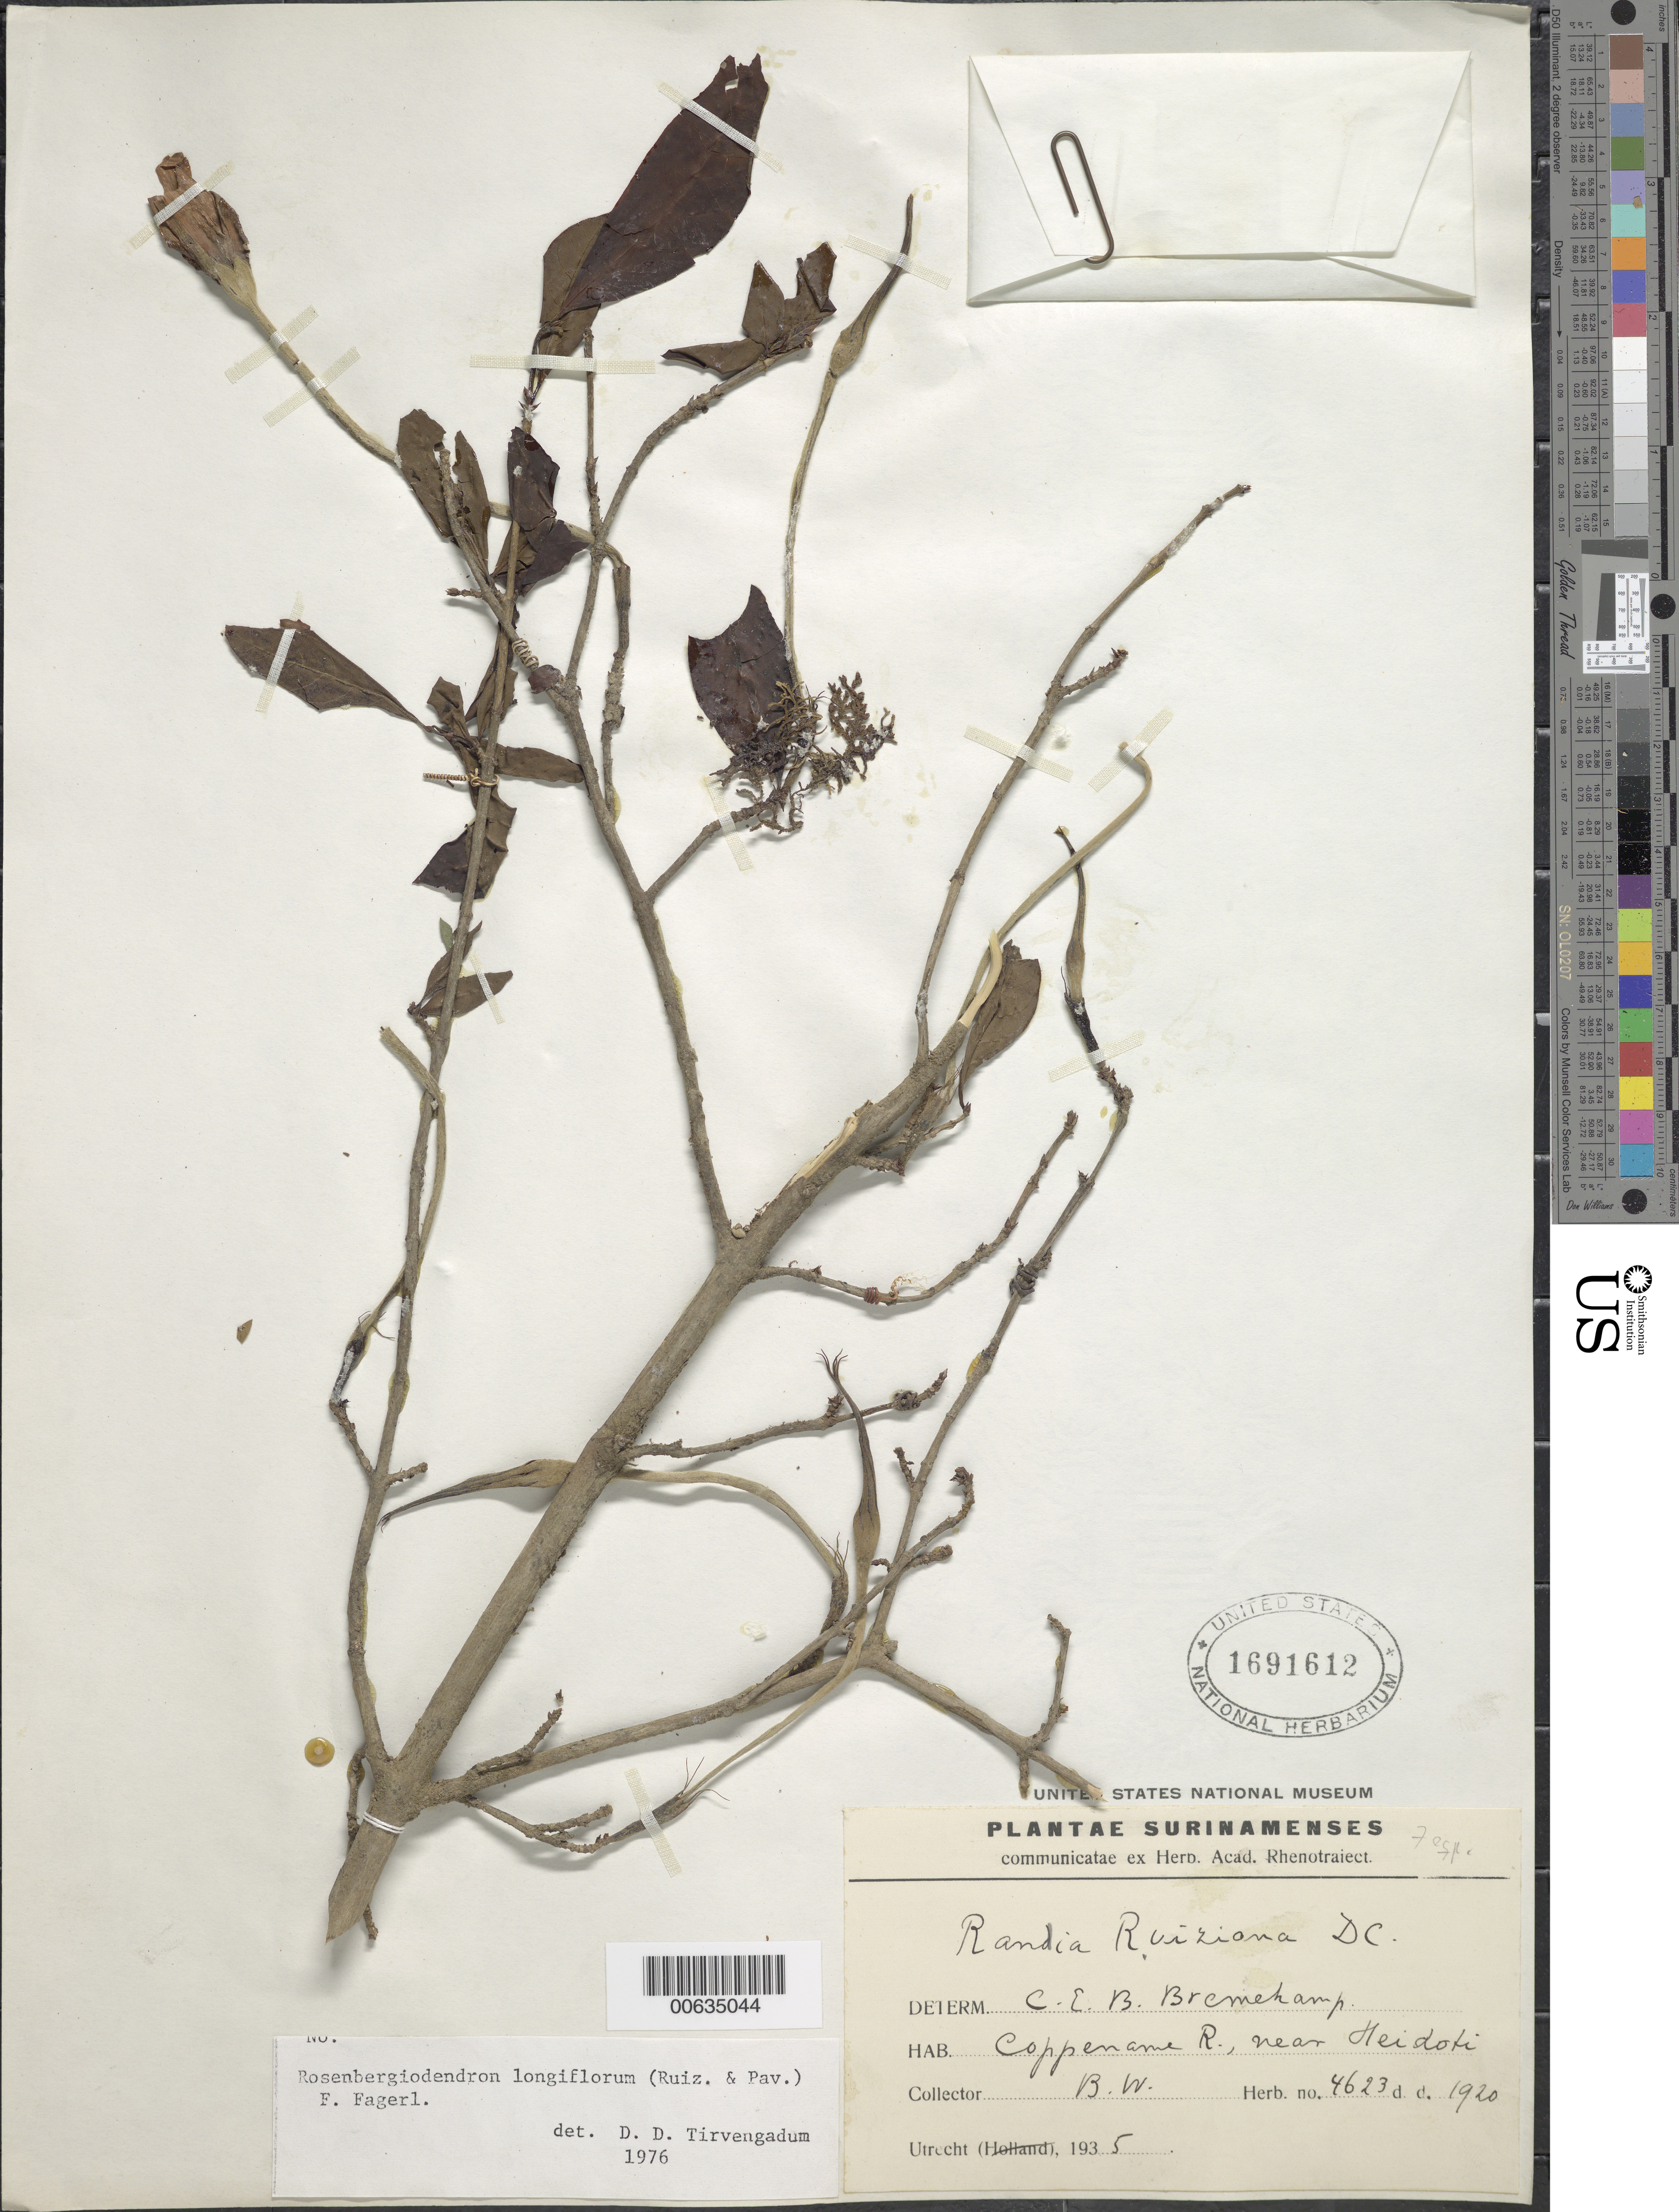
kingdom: Plantae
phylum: Tracheophyta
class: Magnoliopsida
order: Gentianales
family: Rubiaceae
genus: Rosenbergiodendron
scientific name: Rosenbergiodendron longiflorum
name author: (Ruiz & Pav.) Fagerl.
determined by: Tirvengadum, D. D.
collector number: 4623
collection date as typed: Apr-20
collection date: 1920-04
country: Suriname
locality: Coppename R., near Heidoti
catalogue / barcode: US 1691612